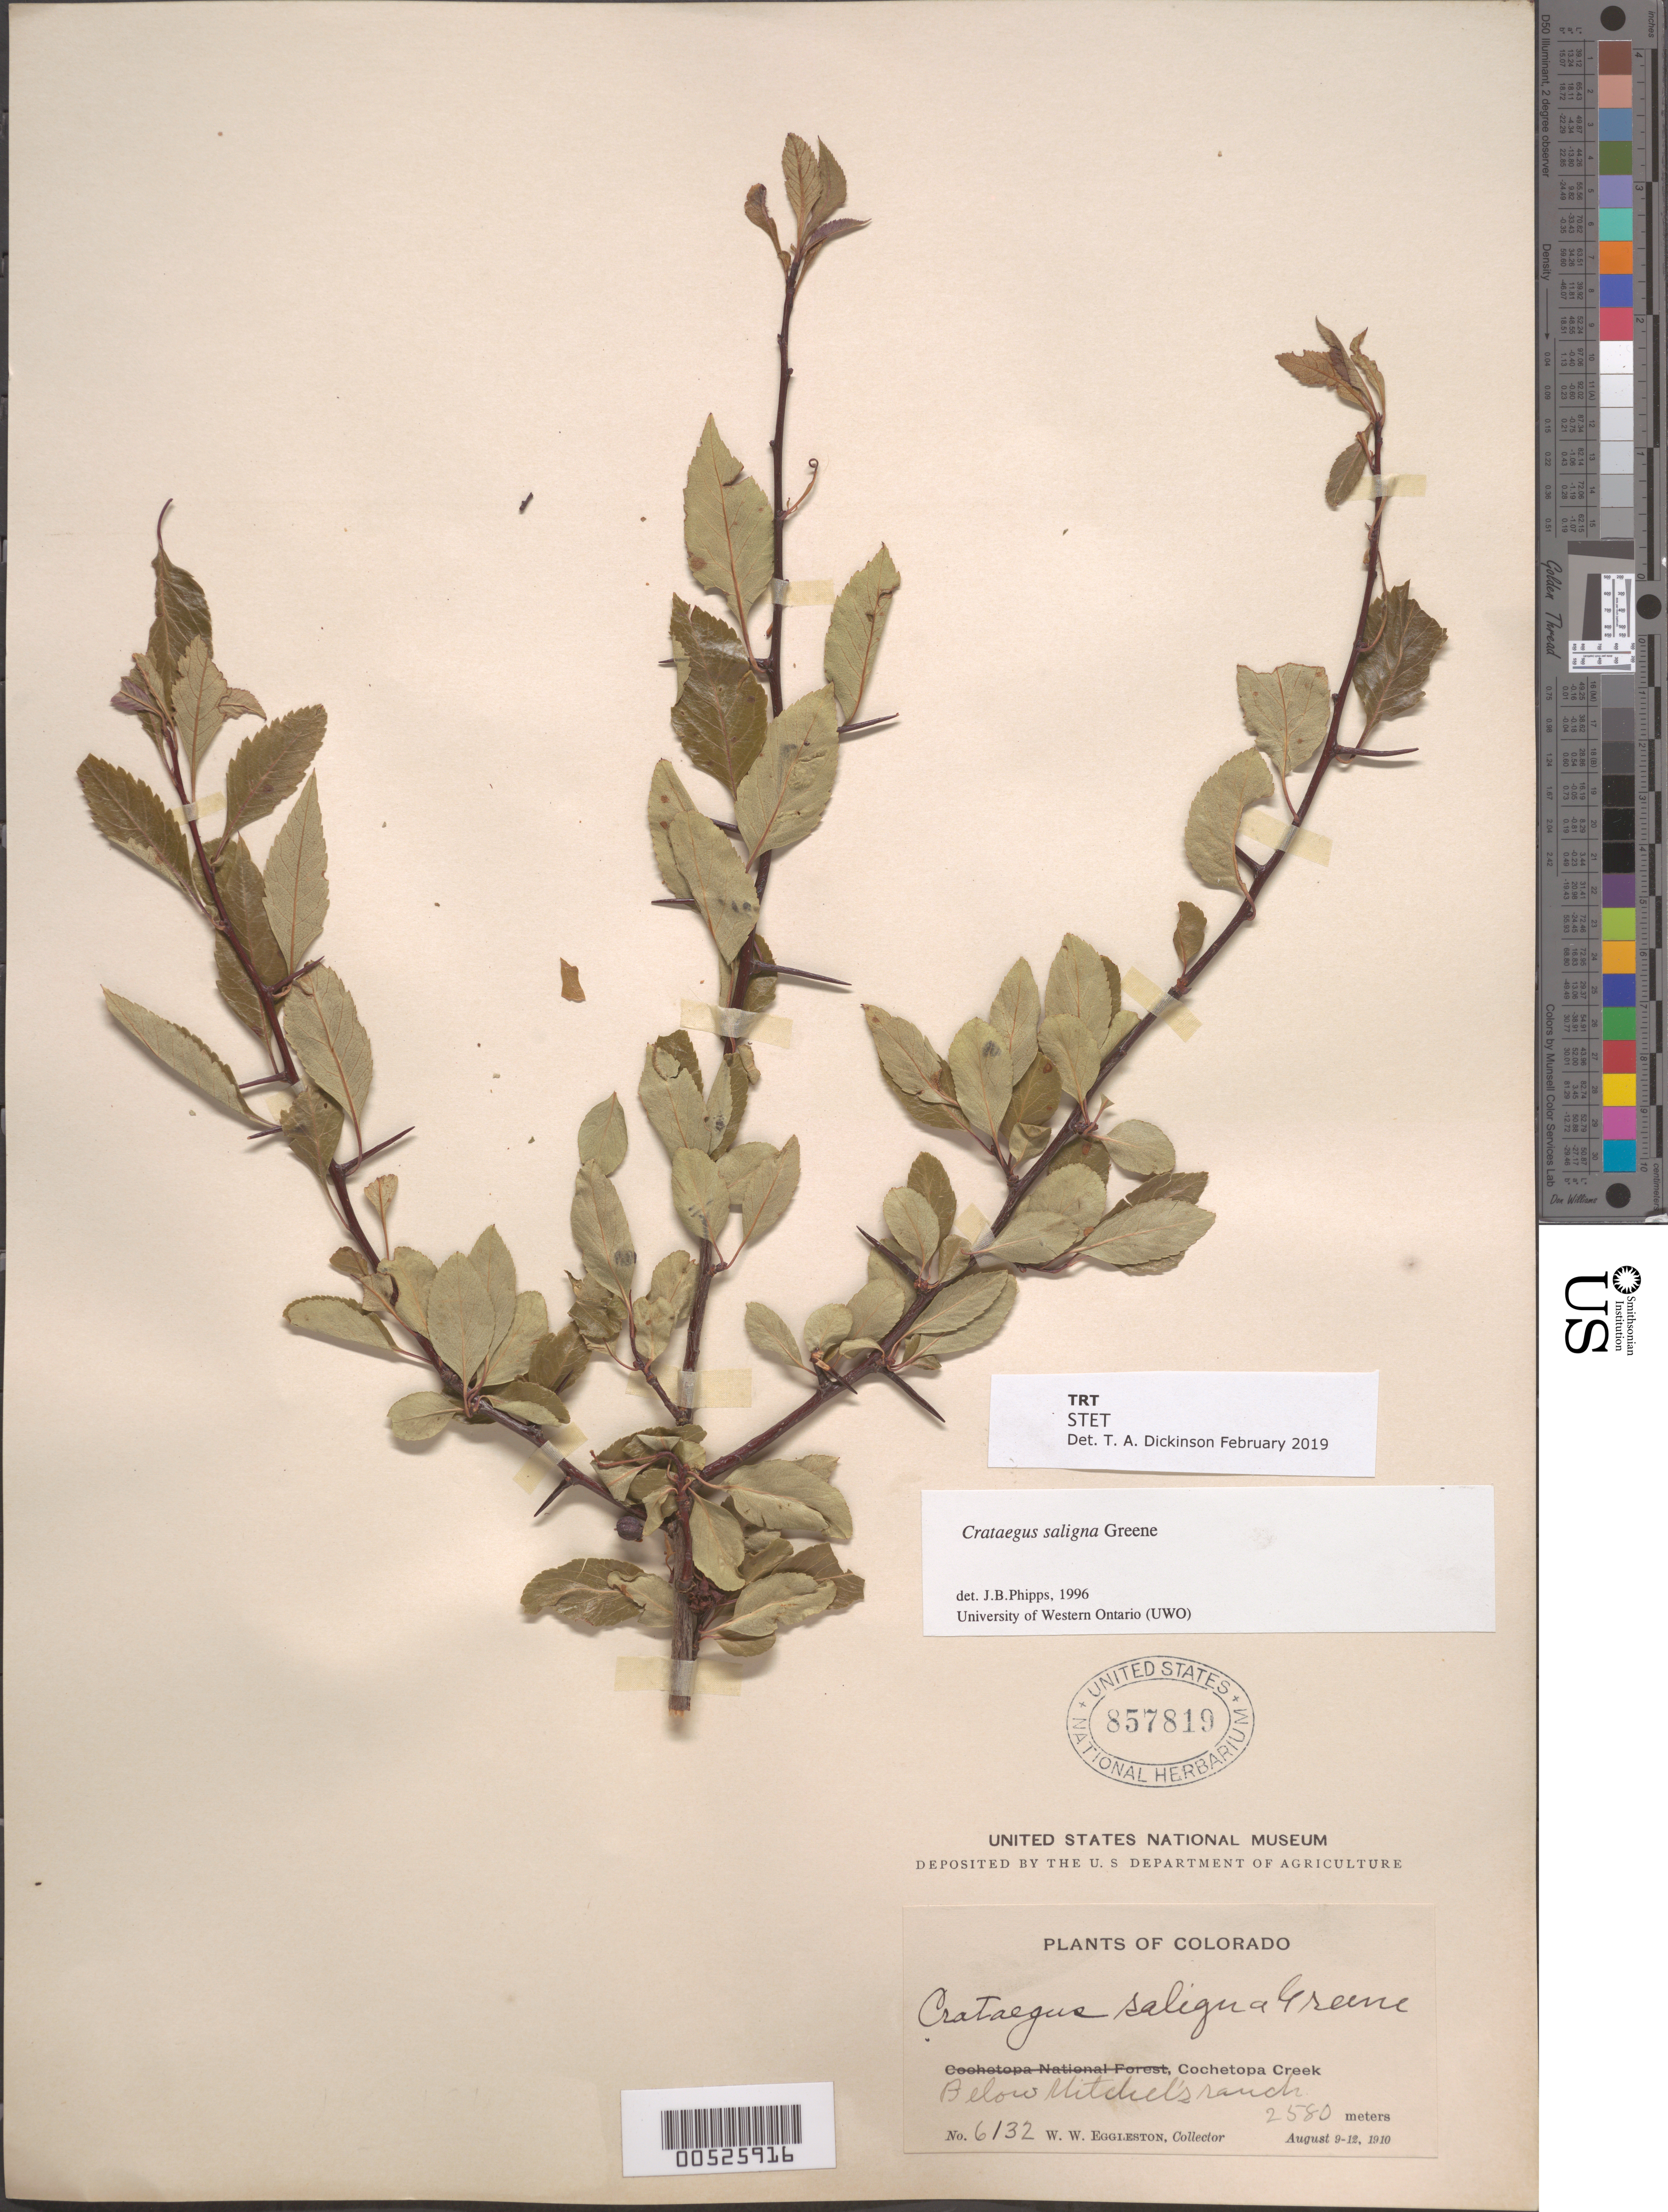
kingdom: Plantae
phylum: Tracheophyta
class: Magnoliopsida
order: Rosales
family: Rosaceae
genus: Crataegus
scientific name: Crataegus saligna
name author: Greene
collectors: W. W. Eggleston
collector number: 6132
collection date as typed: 09 Aug 1910 to 12 Aug 1910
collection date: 1910-08-09/1910-08-12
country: United States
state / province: Colorado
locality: Below Mitchel's ranch, Cochetopa Creek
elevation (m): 2580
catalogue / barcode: US 857819